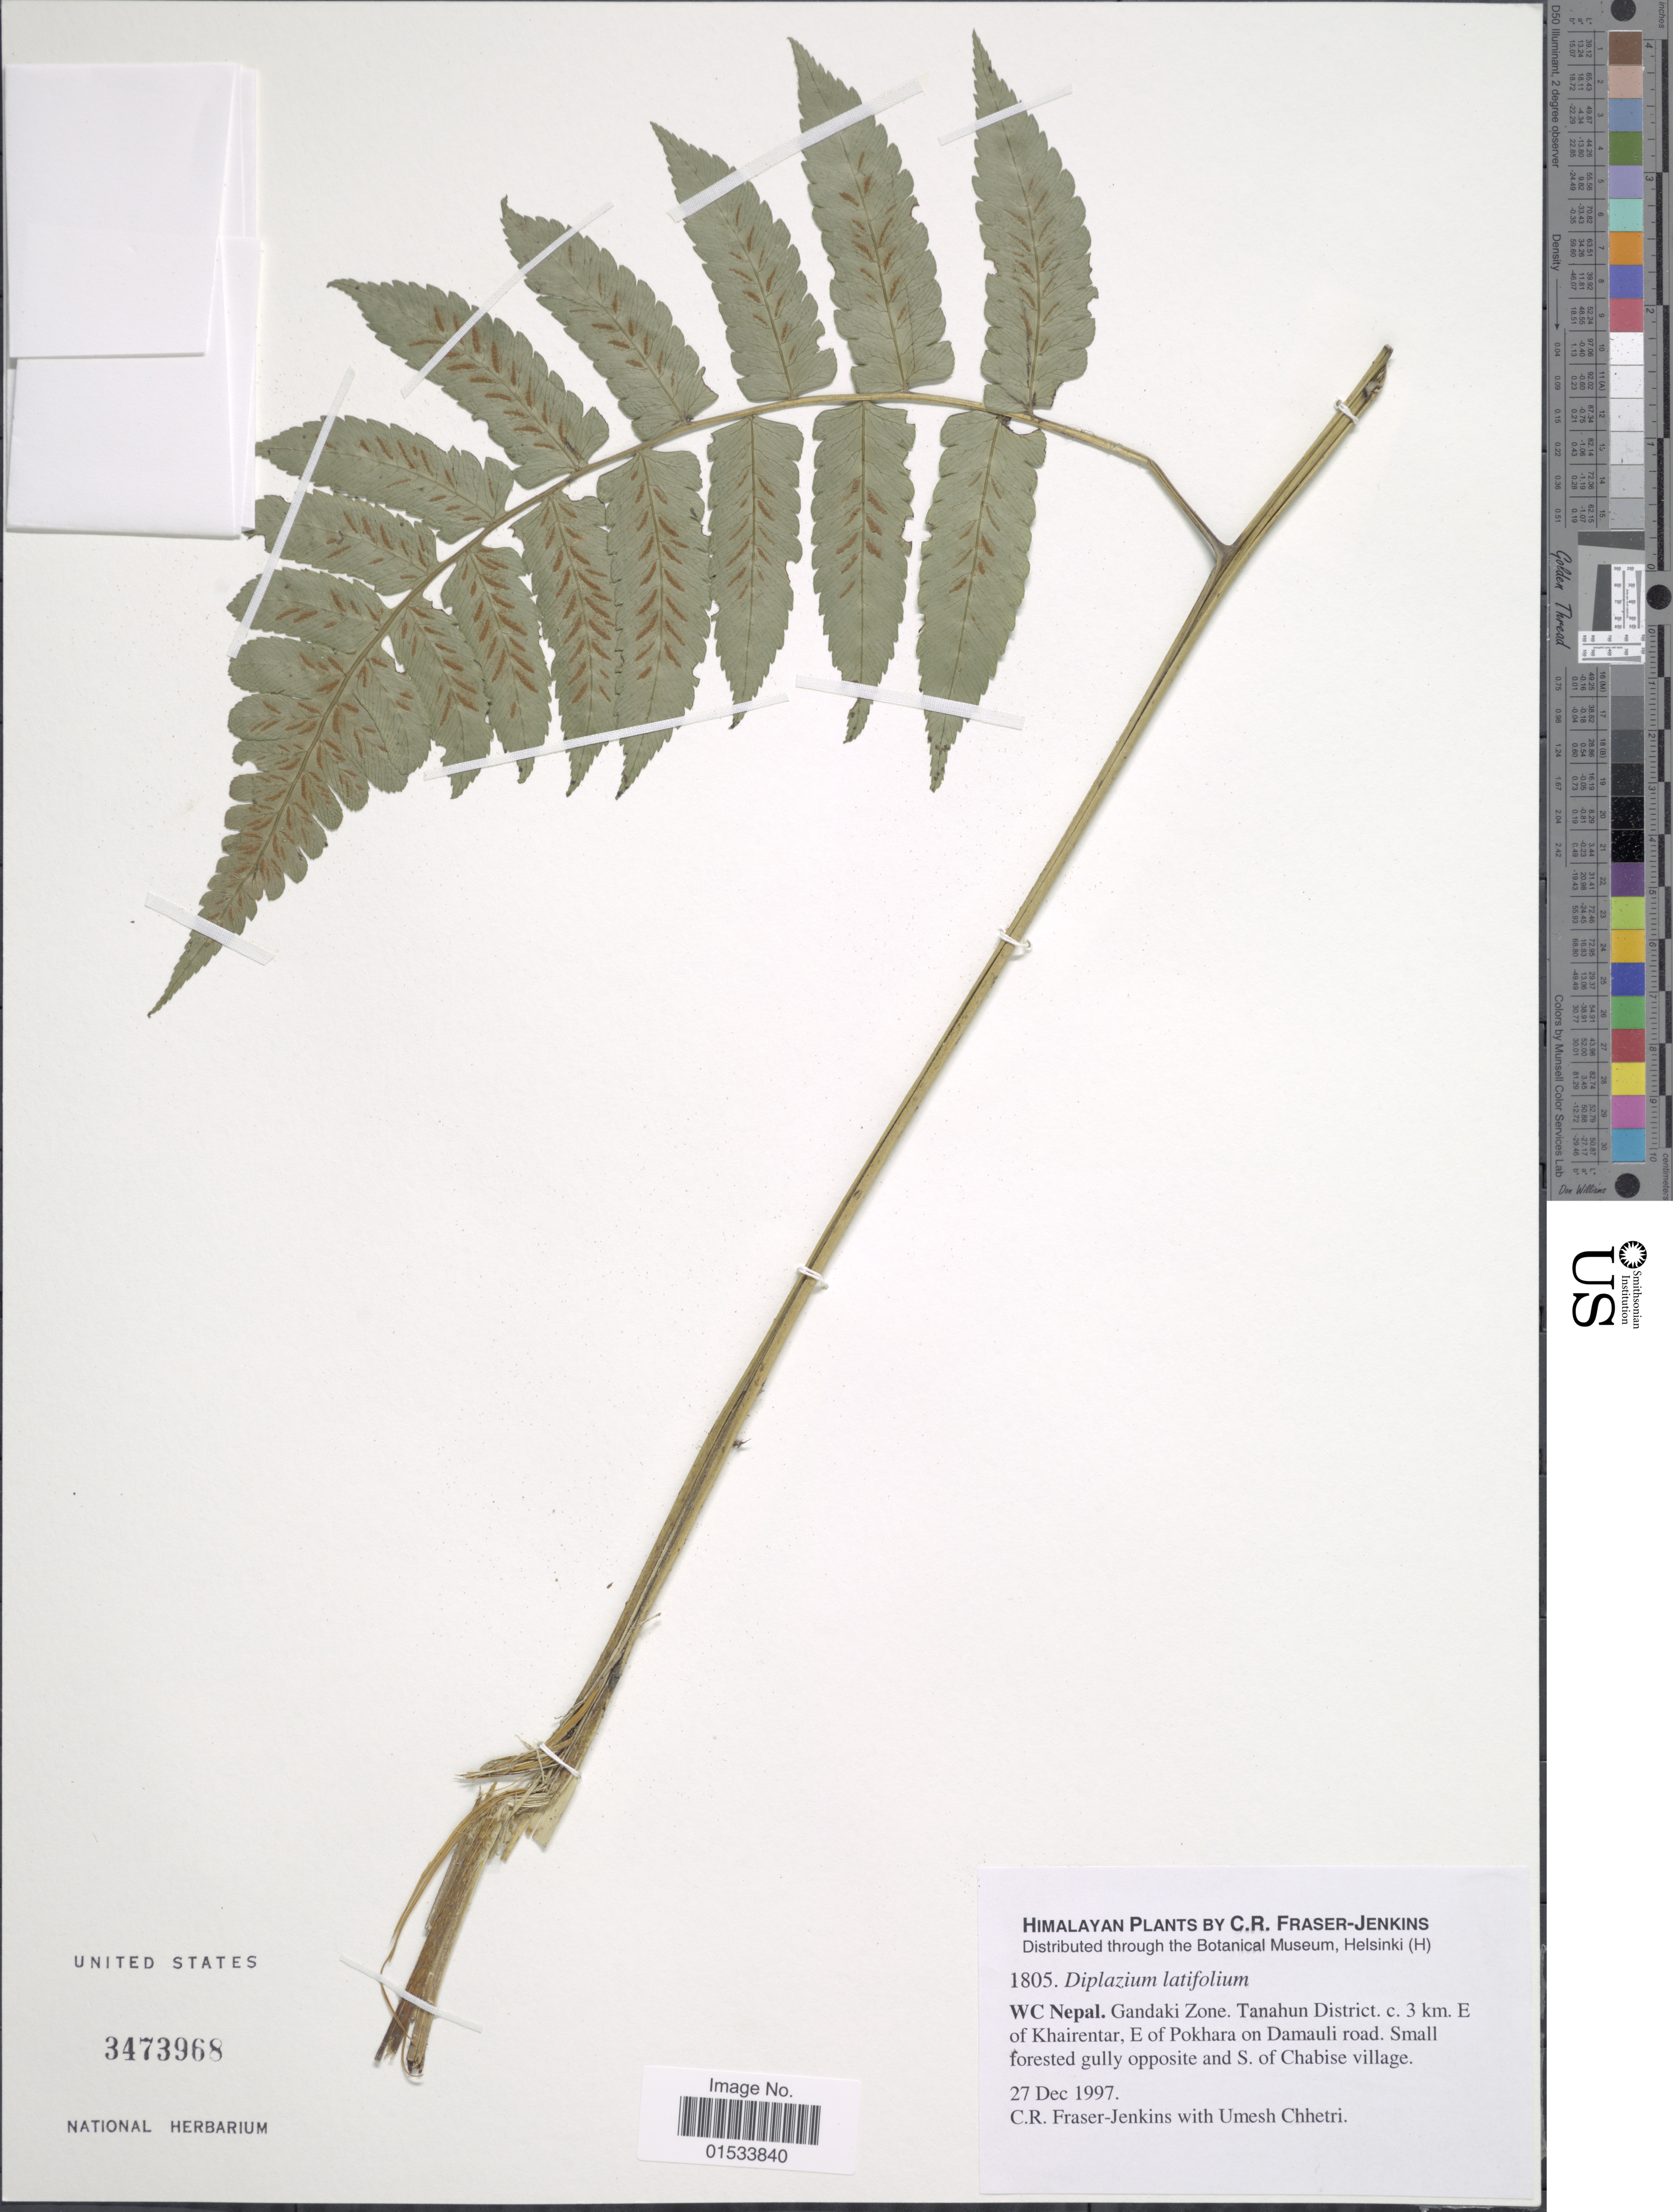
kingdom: Plantae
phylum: Tracheophyta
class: Polypodiopsida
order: Polypodiales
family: Athyriaceae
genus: Diplazium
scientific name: Diplazium latifolium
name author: (D. Don) T. Moore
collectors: C. R. Fraser-Jenkins & U. Chhetri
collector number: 1805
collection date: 1997-11-27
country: Nepal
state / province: Gandaki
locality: WC Nepal, Gandaki Zone, Tanahun District, c. 3 km E of Khaientar, E. of Pokhara on Damauli road, Small forested gully opposite and S. of Chabise village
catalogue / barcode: US 3473968